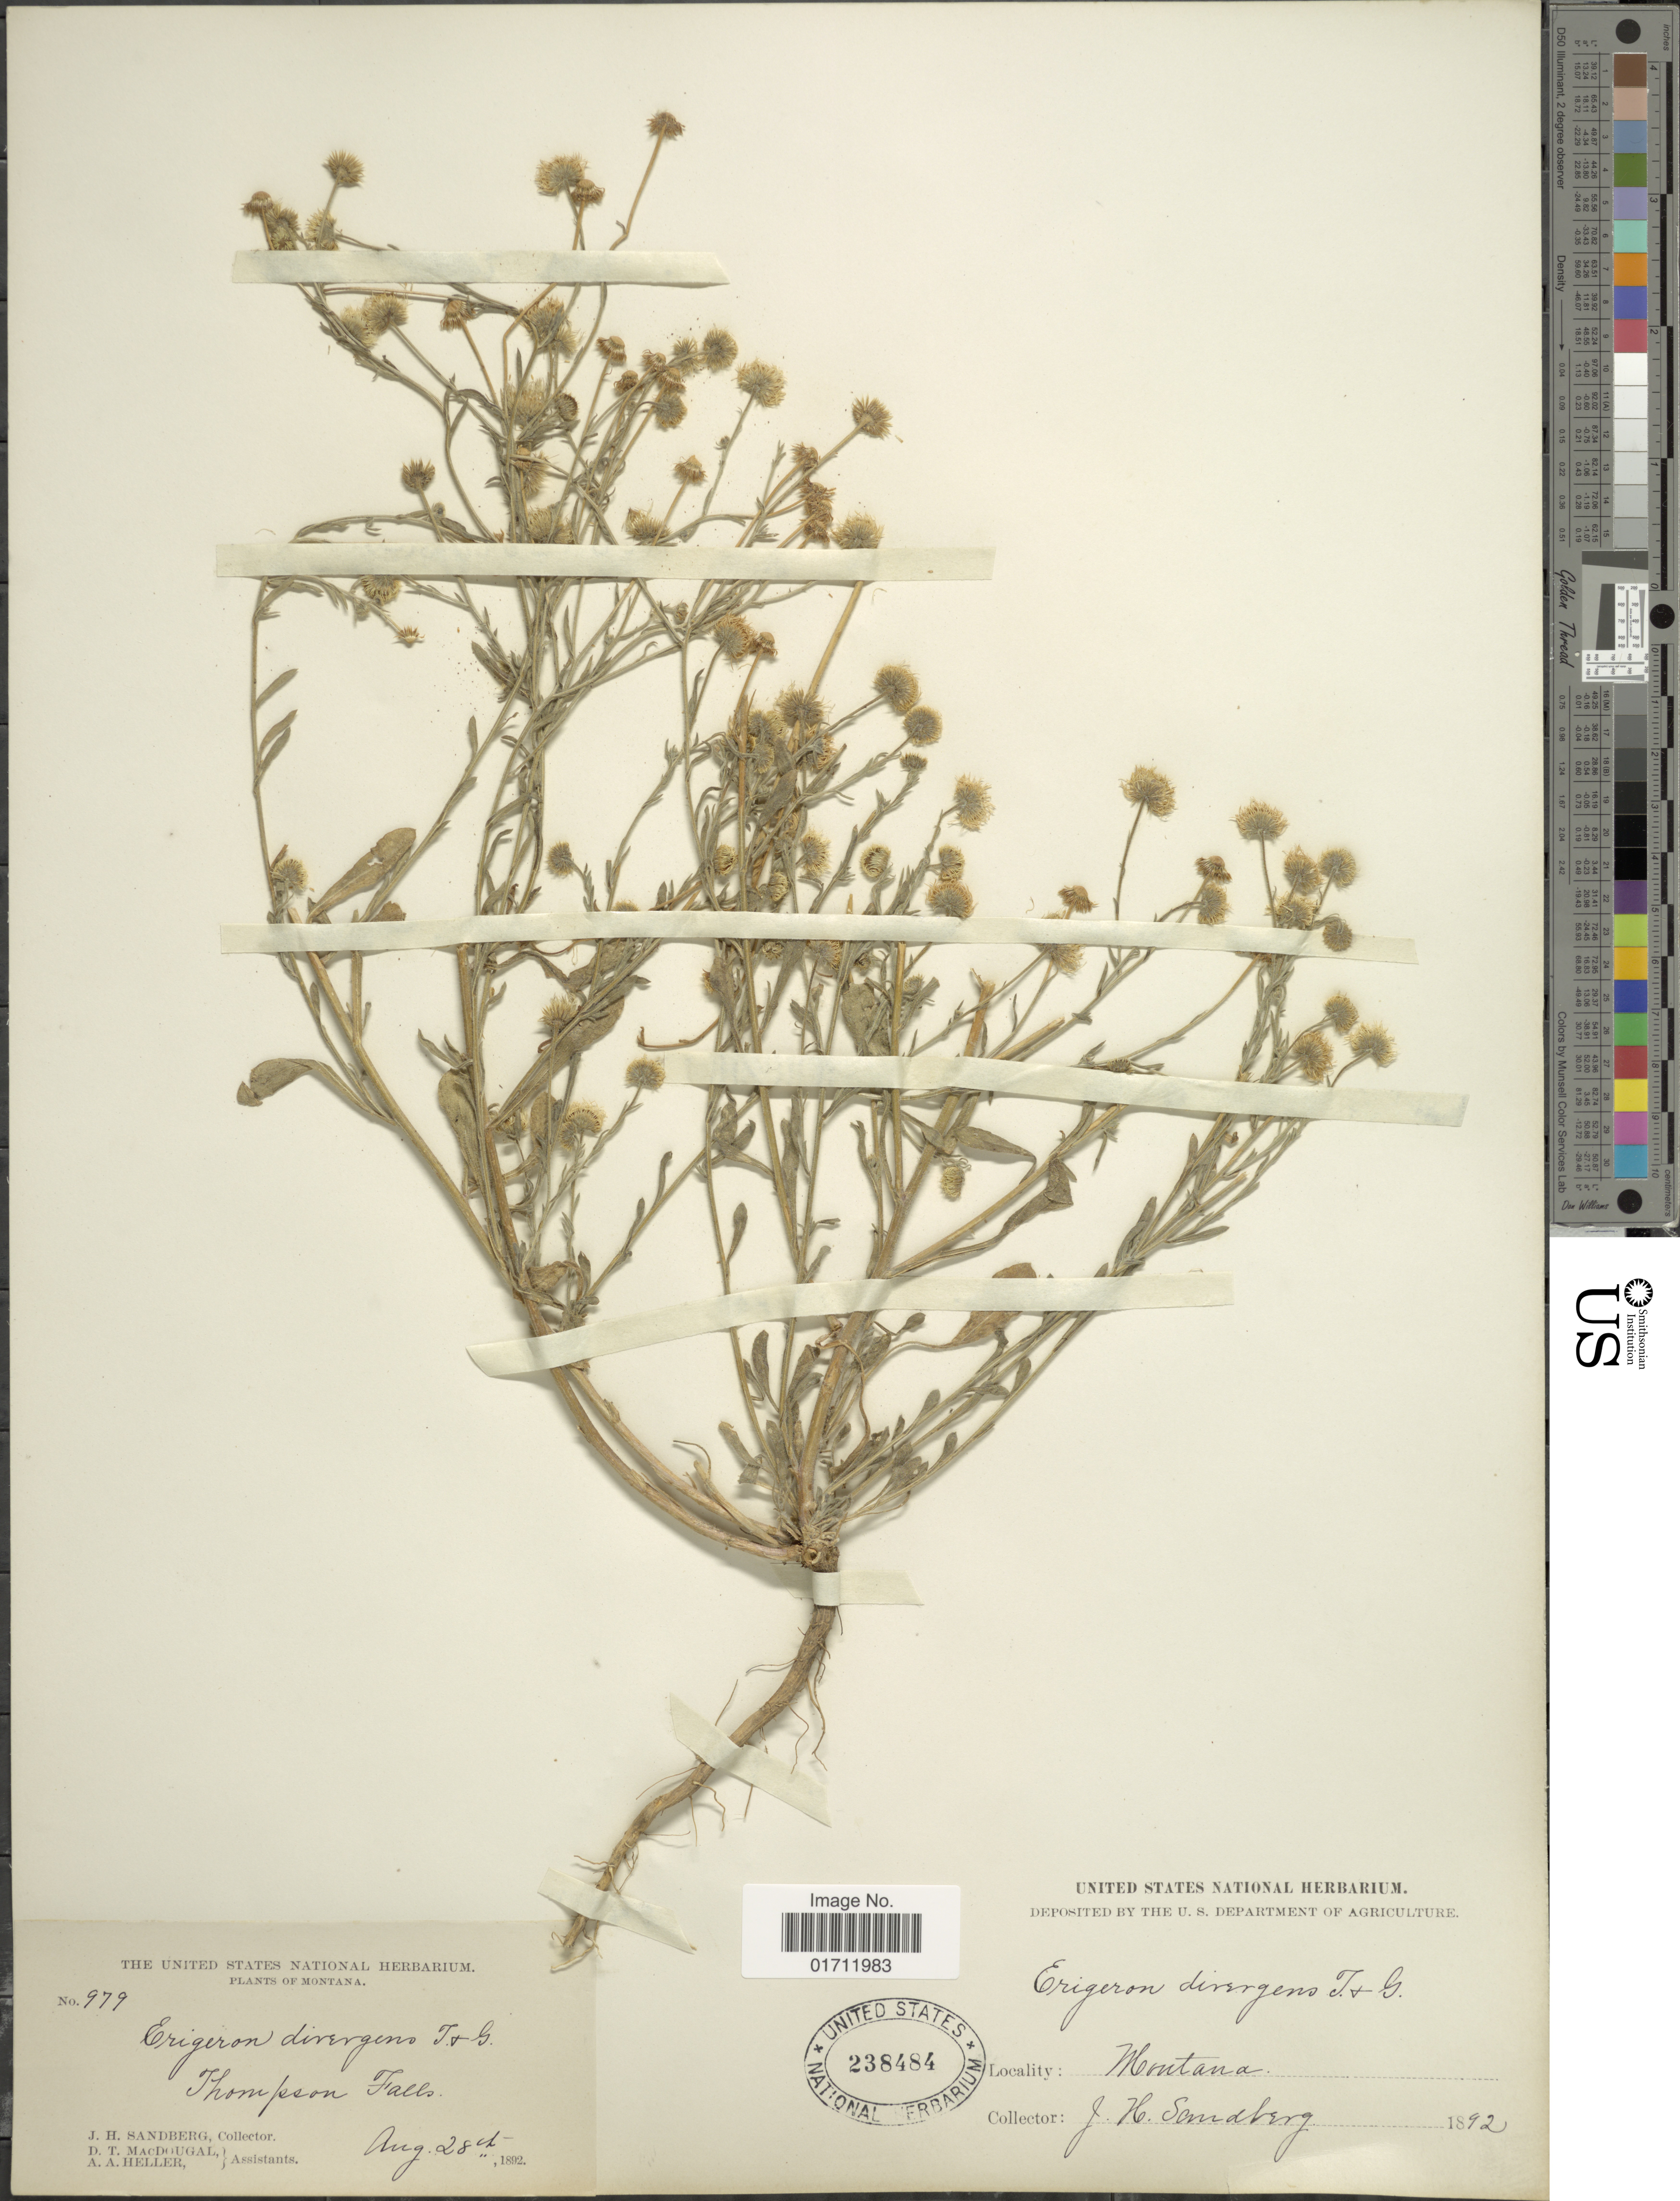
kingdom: Plantae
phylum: Tracheophyta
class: Magnoliopsida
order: Asterales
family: Asteraceae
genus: Erigeron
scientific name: Erigeron divergens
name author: Torr. & A. Gray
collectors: J. H. Sandberg, D. T. MacDougal & A. A. Heller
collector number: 979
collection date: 1892-08-28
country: United States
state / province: Montana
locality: Thompson Falls.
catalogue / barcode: US 238484